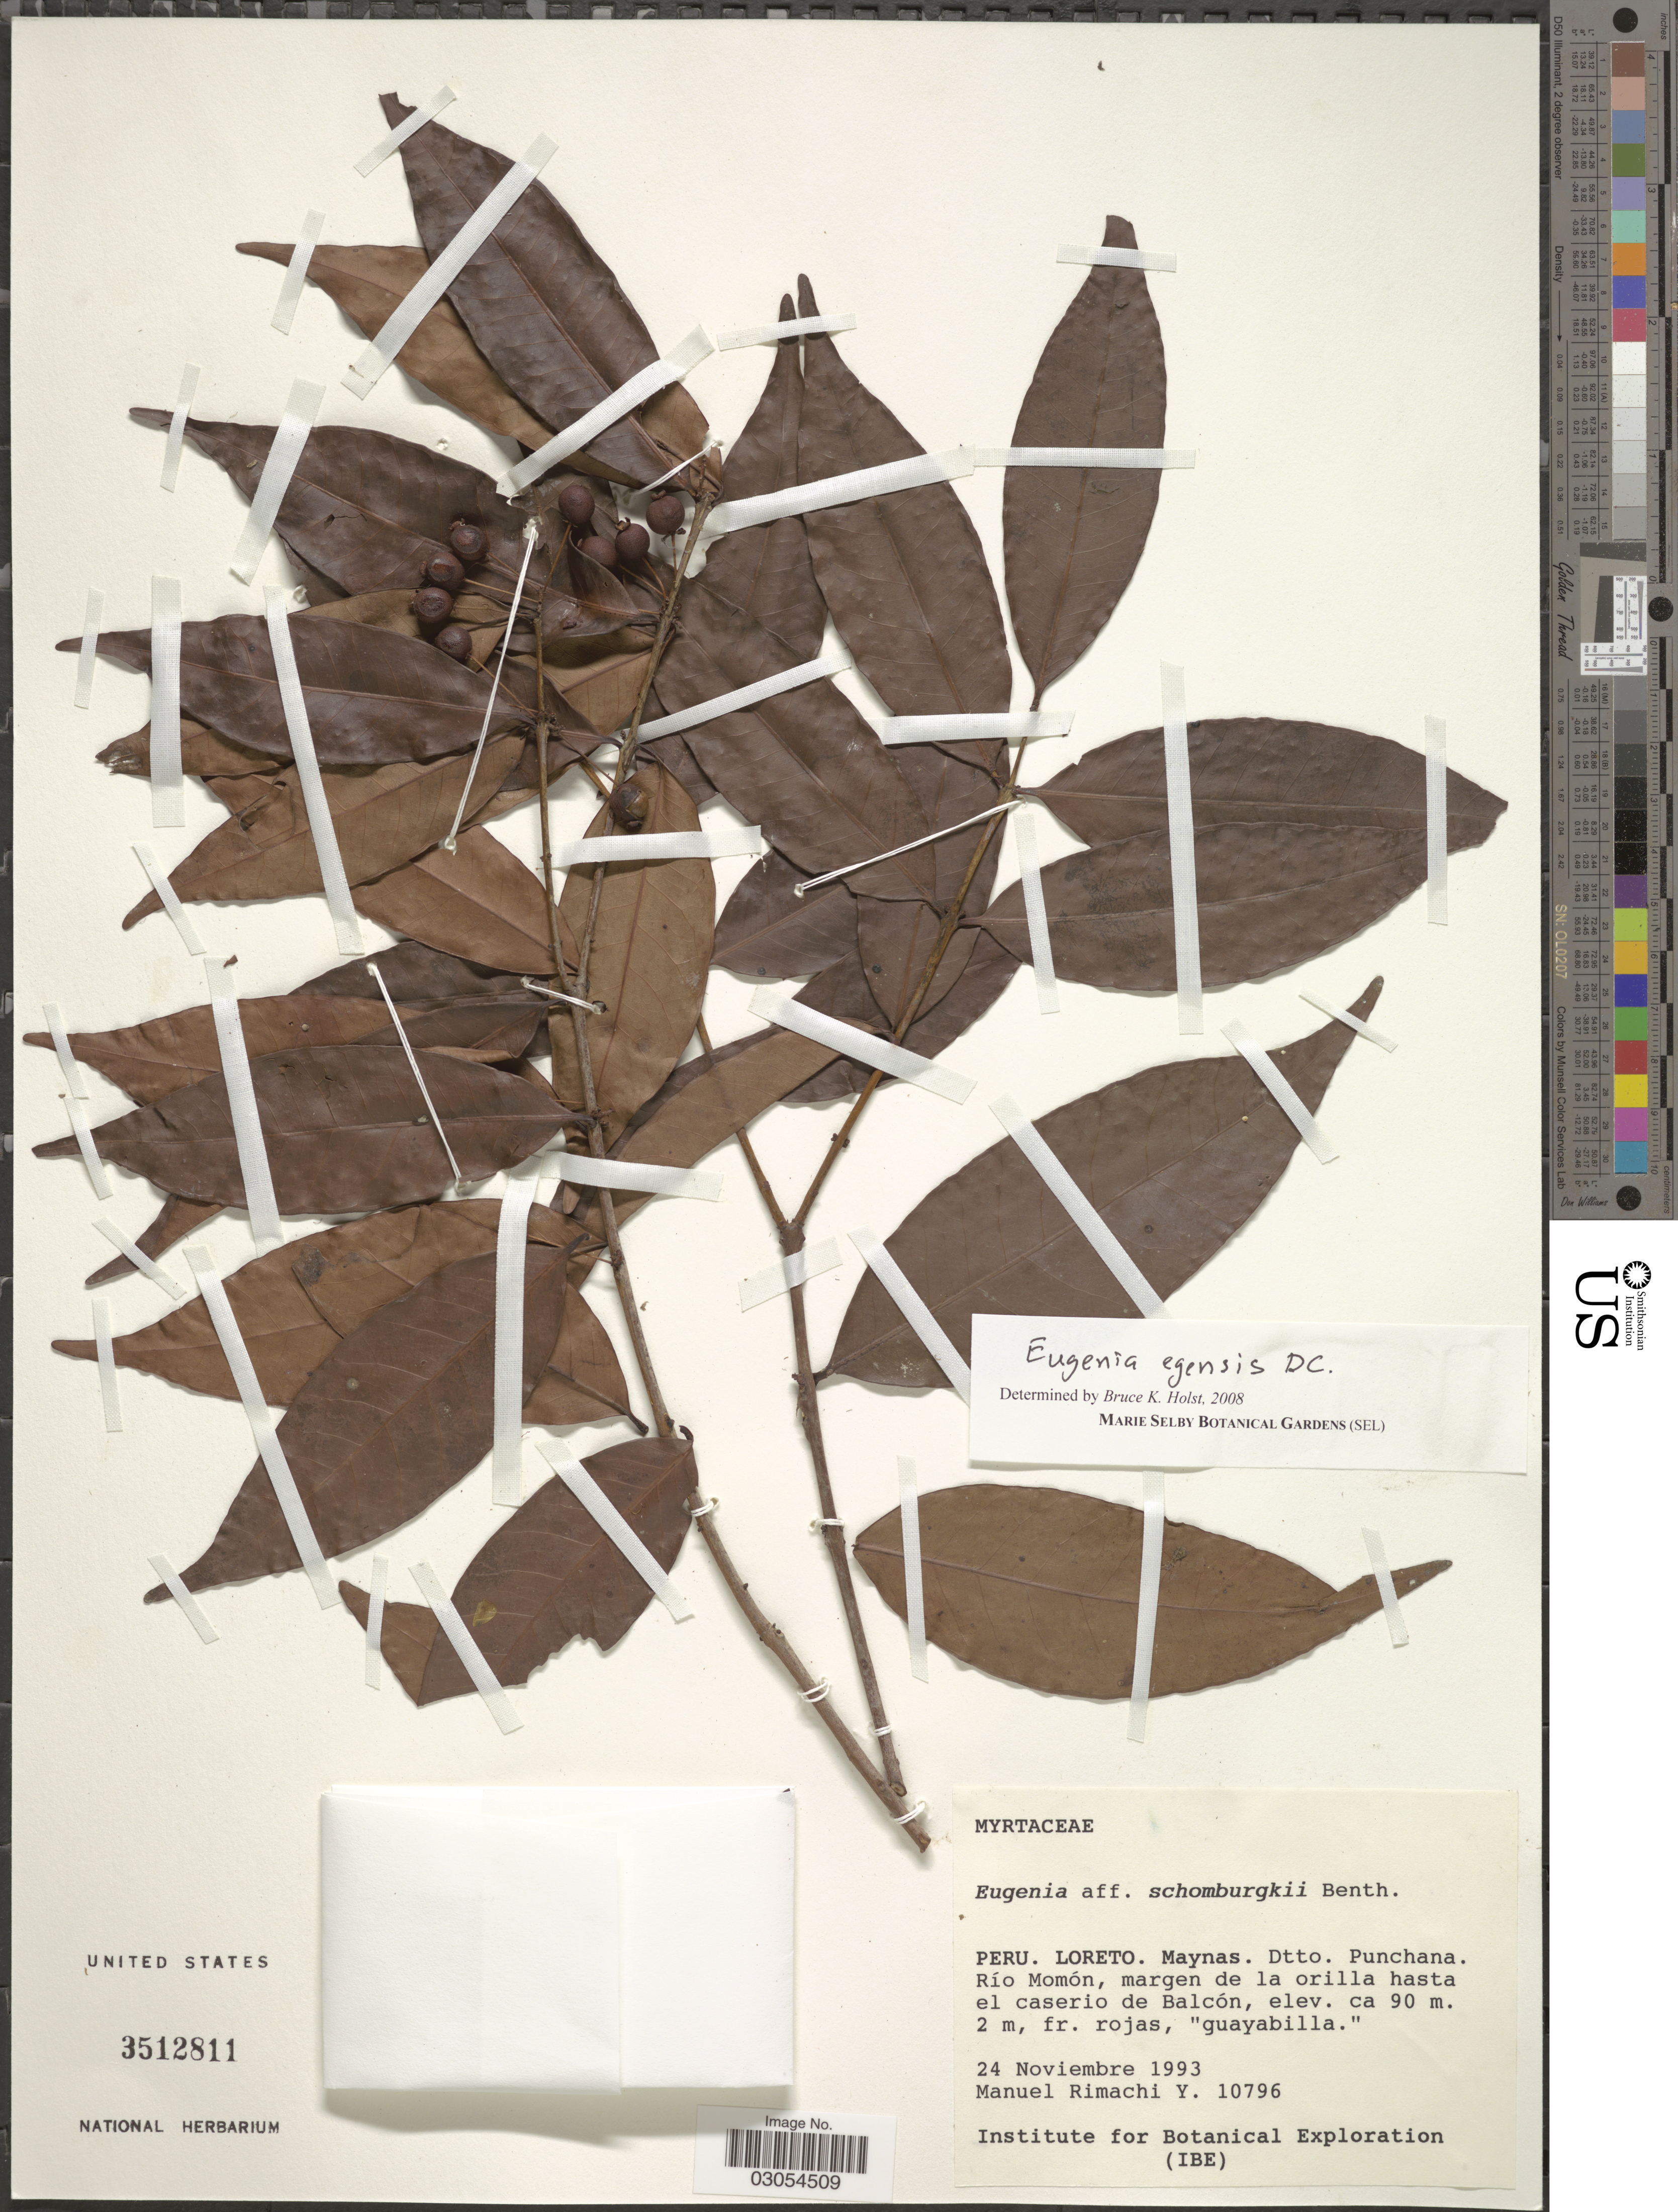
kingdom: Plantae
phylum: Tracheophyta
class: Magnoliopsida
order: Myrtales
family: Myrtaceae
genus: Eugenia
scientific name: Eugenia egensis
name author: DC.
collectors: M. Rimachi Y.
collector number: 10796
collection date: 1993-11-24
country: Peru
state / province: Loreto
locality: Maynas. Dtto. Punchana. Río Momón, margen de la orilla hasta el caserio de Balcón.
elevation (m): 90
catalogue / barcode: US 3512811